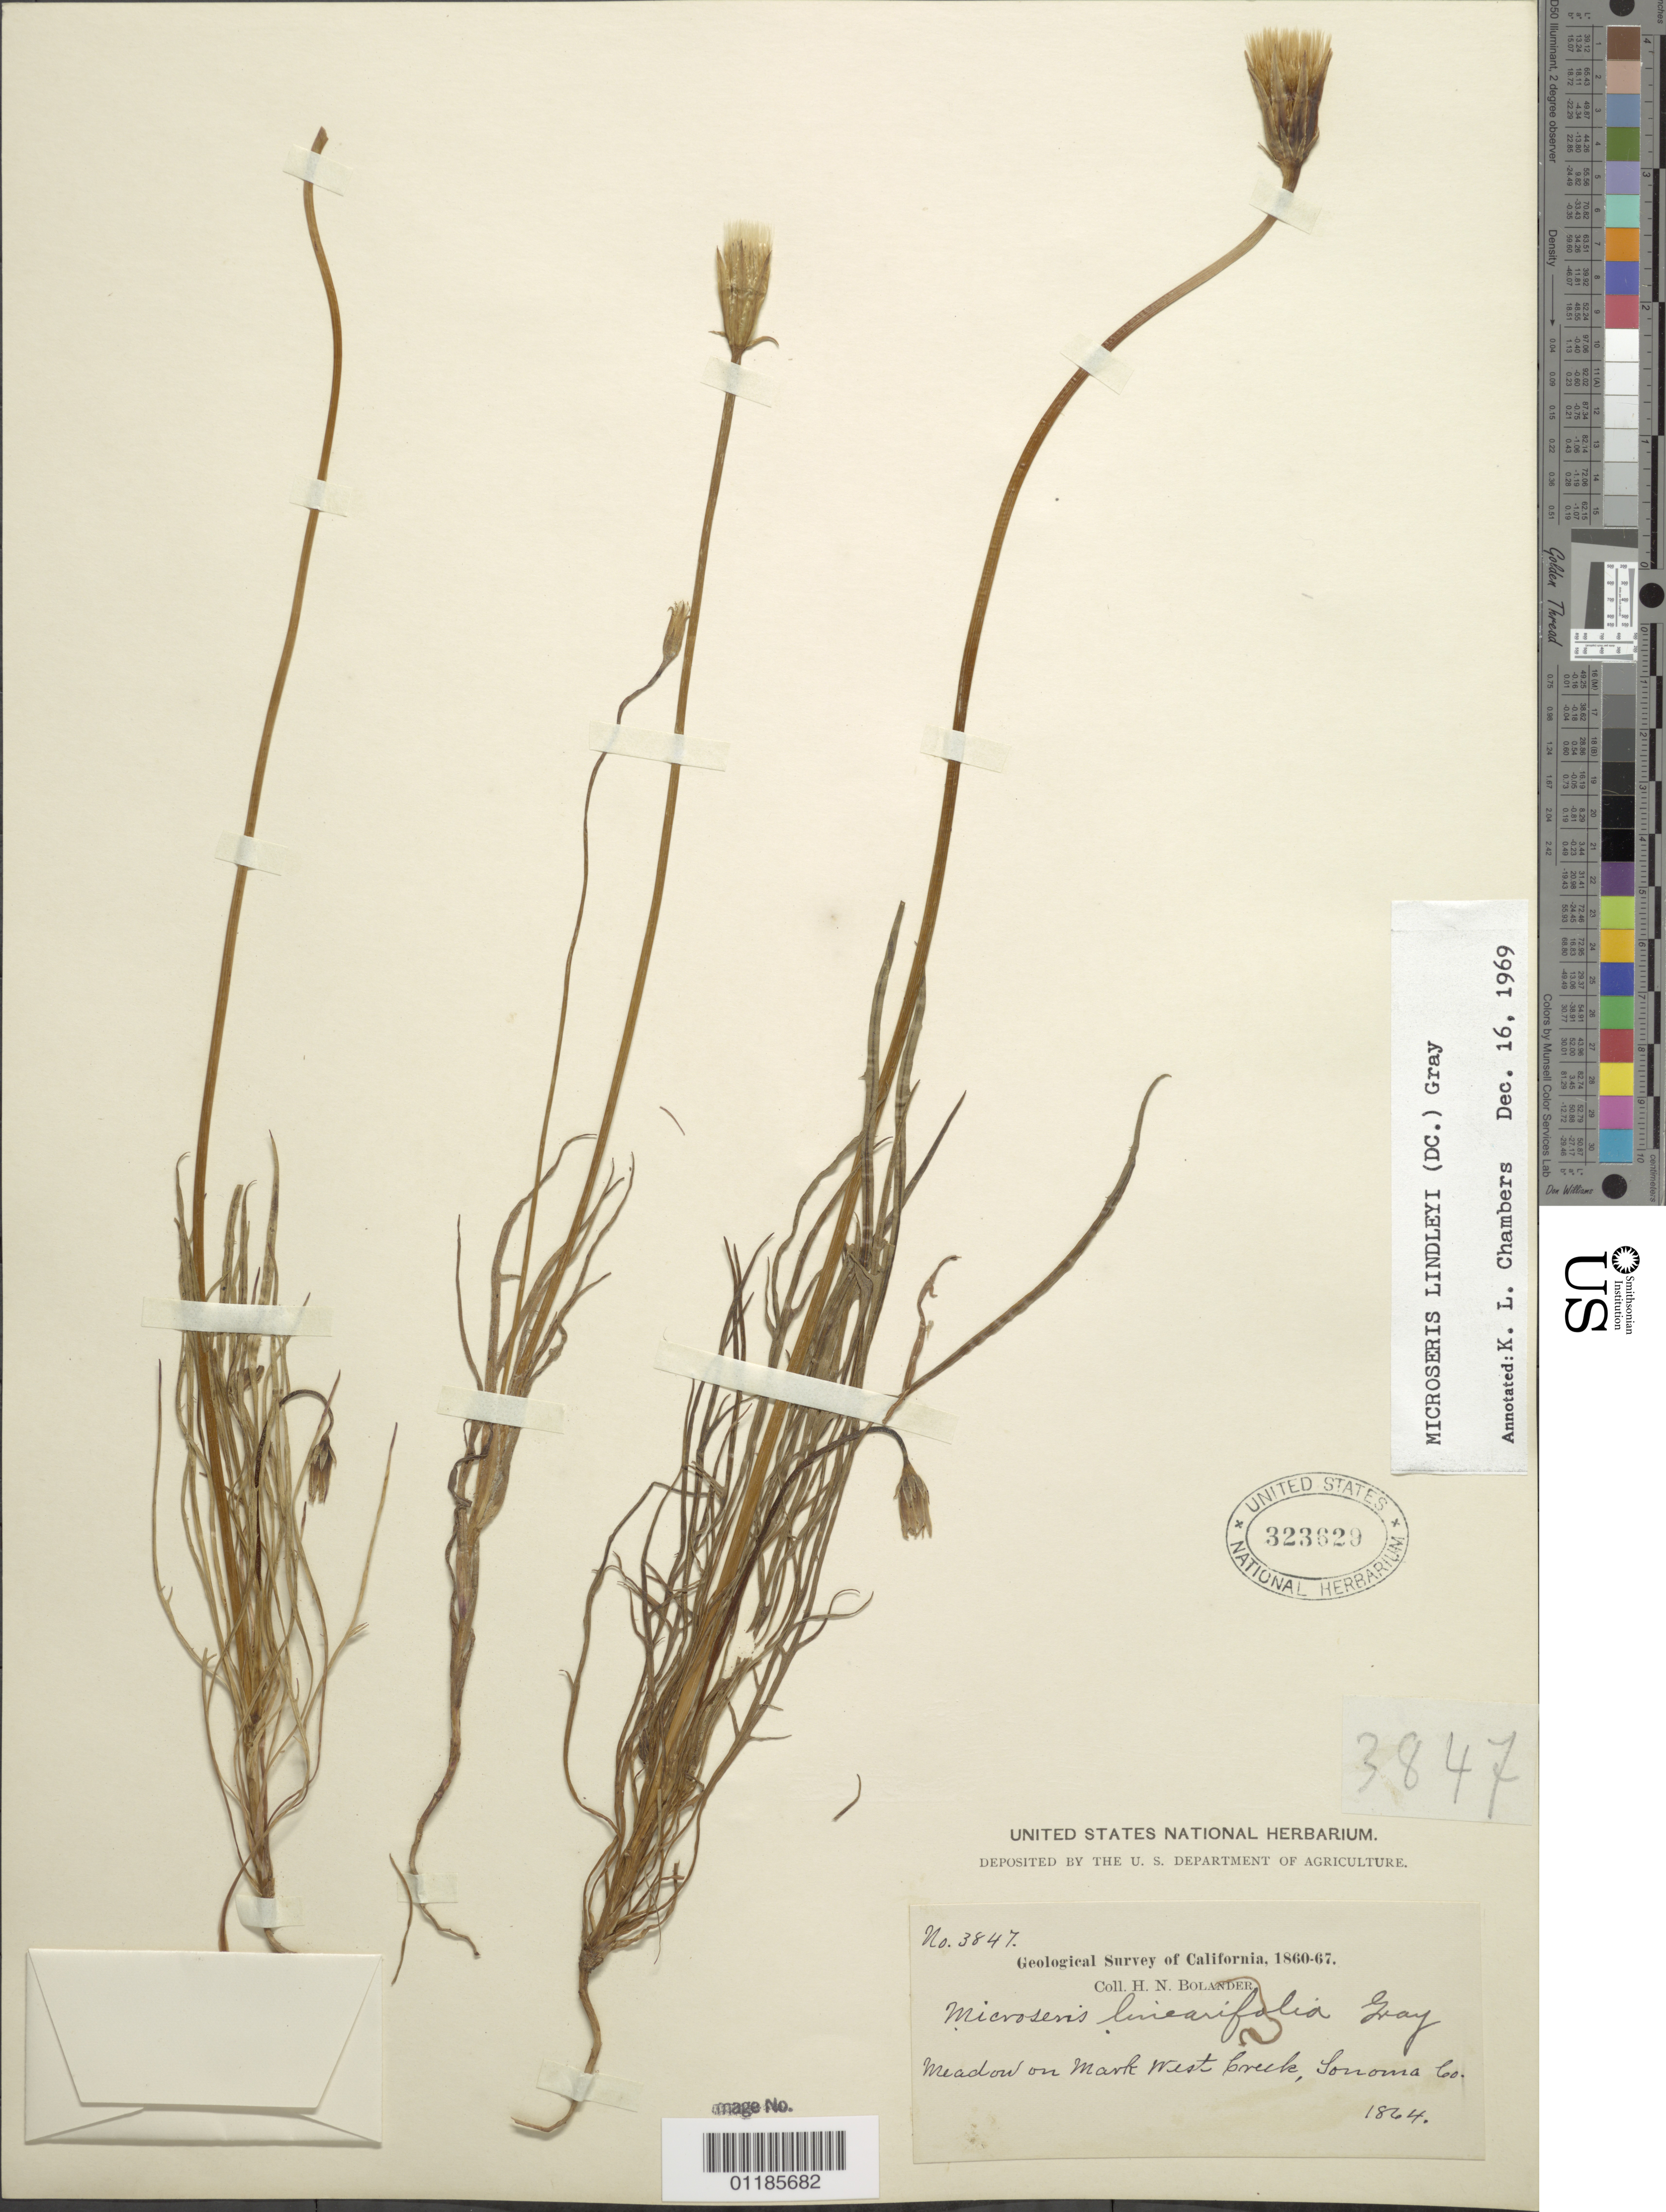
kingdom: Plantae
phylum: Tracheophyta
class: Magnoliopsida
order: Asterales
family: Asteraceae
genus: Uropappus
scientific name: Uropappus lindleyi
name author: (DC.) Nutt.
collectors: H. Bolander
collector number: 3847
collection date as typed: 1864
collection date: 1864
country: United States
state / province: California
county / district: Sonoma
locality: meadow on Mark West Creek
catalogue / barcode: US 323629